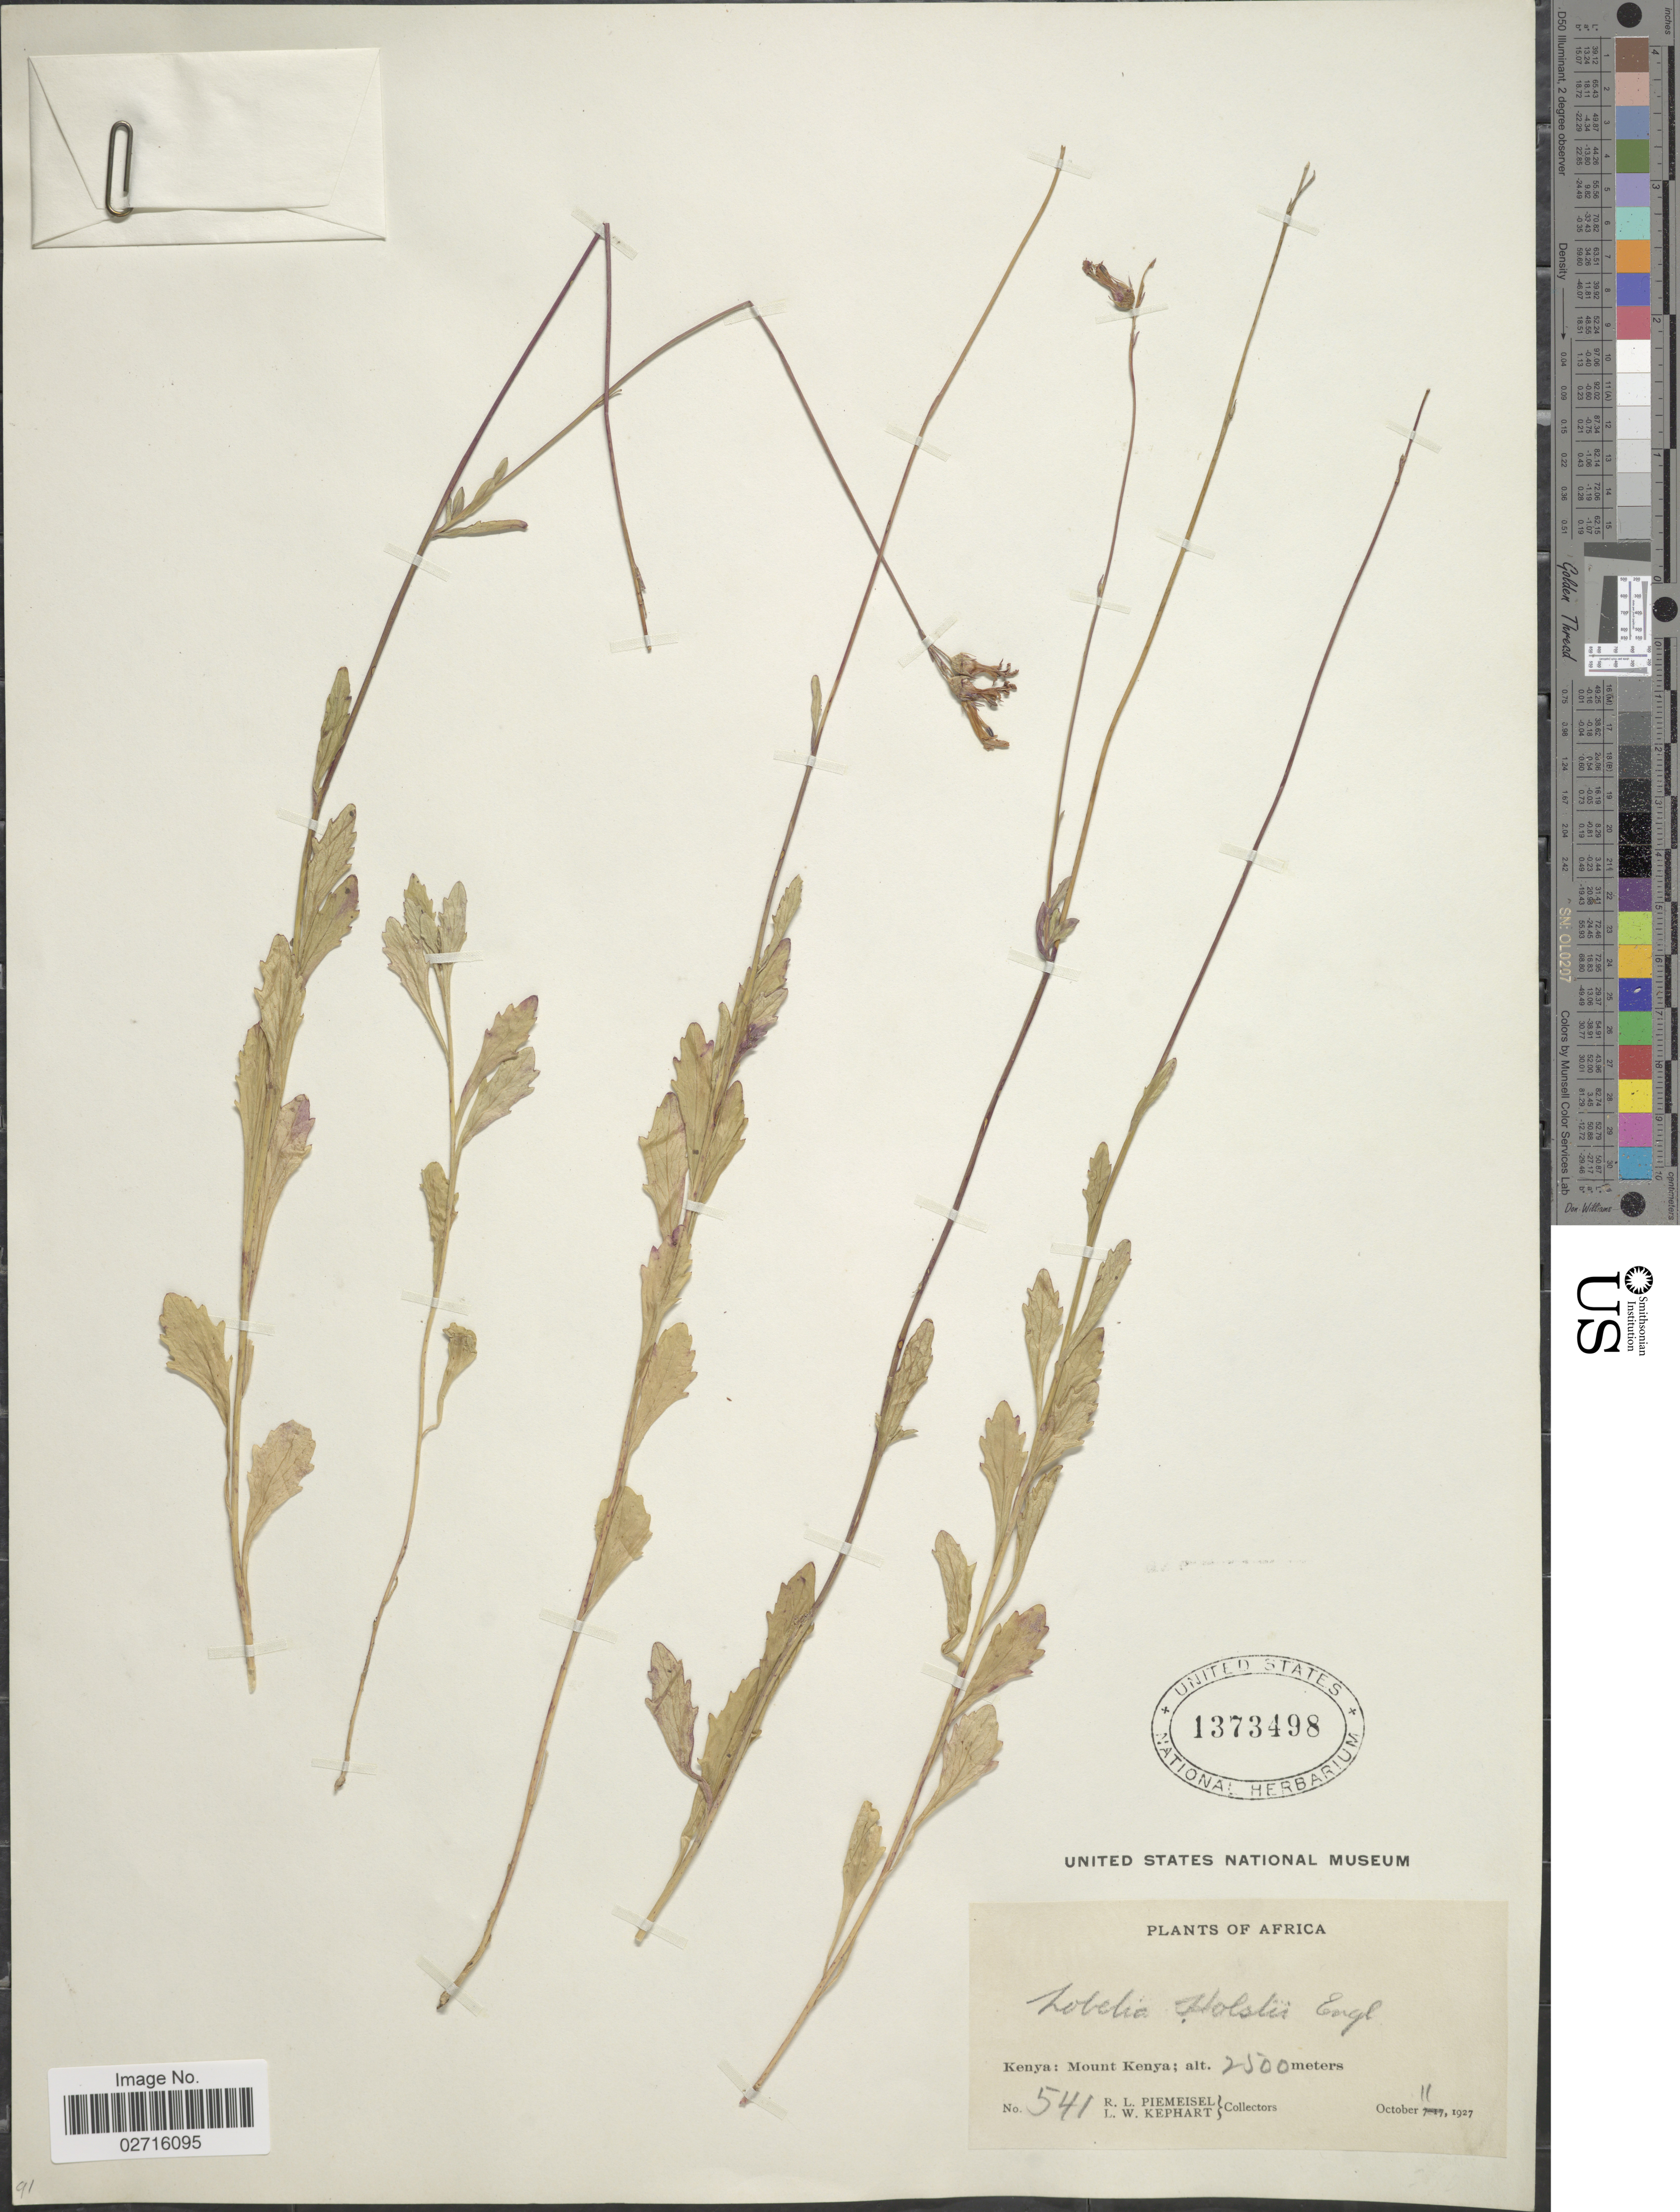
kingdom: Plantae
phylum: Tracheophyta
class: Magnoliopsida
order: Asterales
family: Campanulaceae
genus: Lobelia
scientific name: Lobelia holstii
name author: Engl.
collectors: R. L. Piemeisel & L. W. Kephart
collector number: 541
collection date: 1927-10-11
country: Kenya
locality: Mount Kenya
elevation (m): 2500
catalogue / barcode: US 1373498